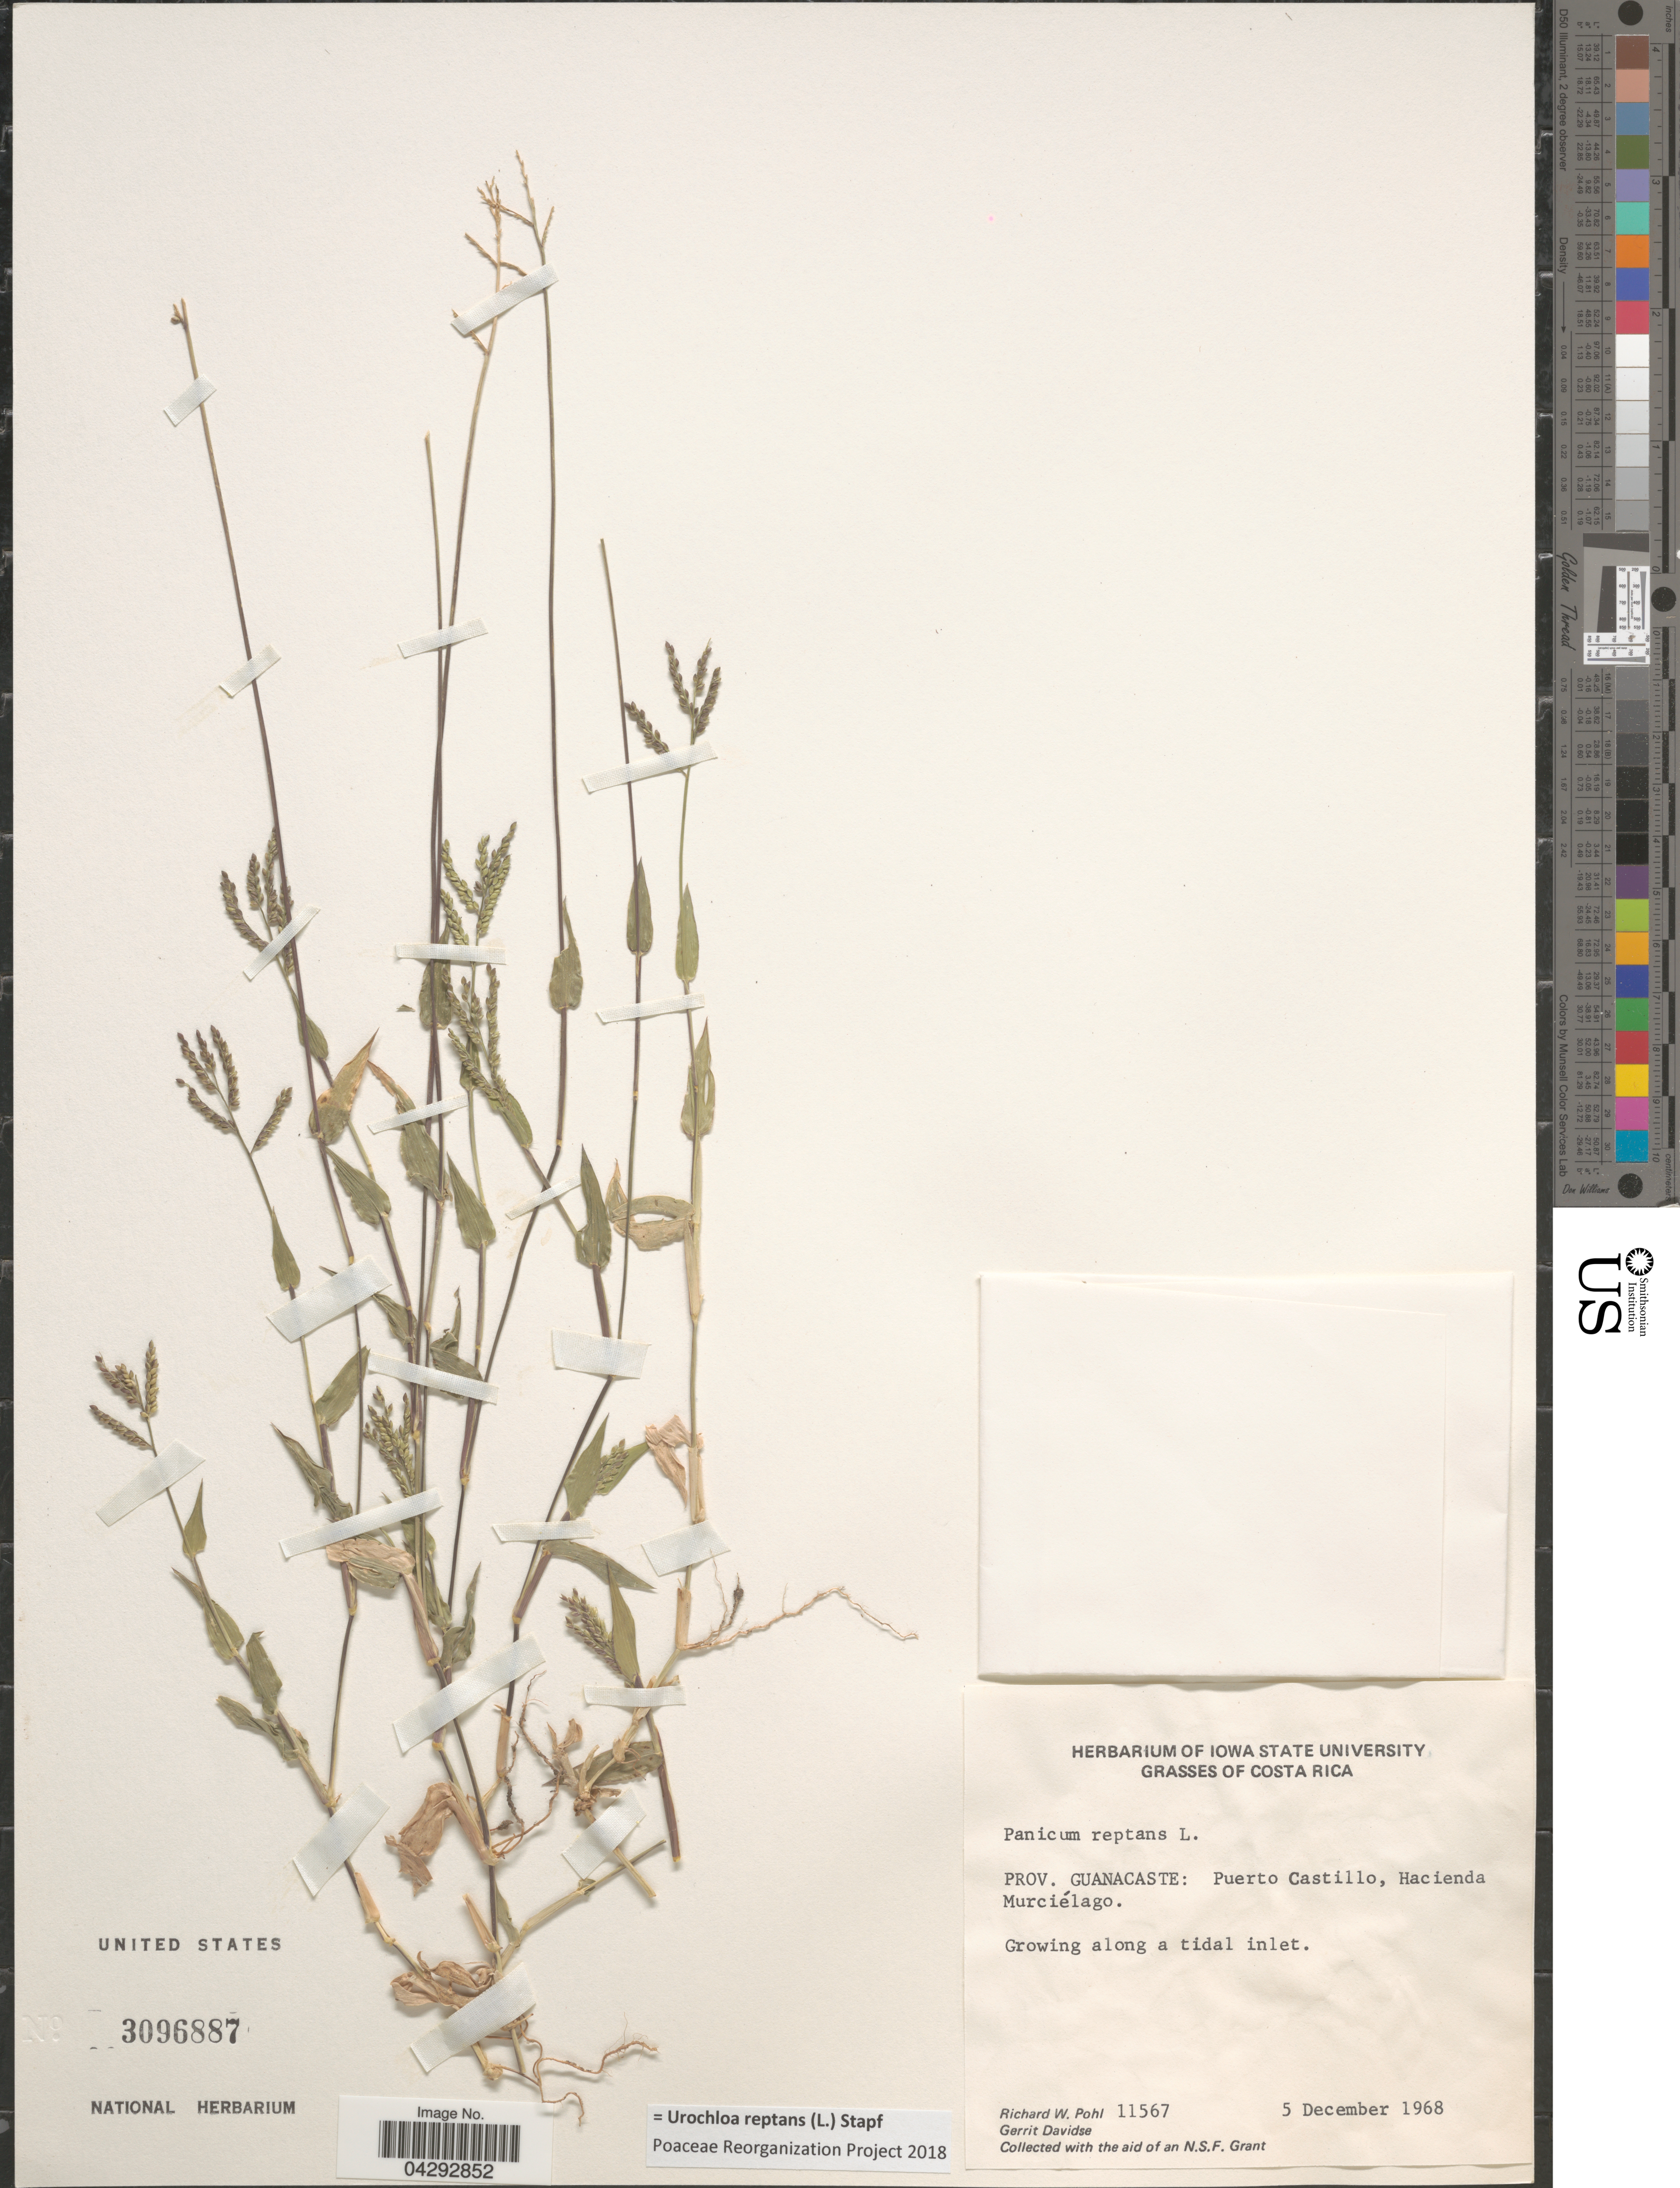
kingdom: Plantae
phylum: Tracheophyta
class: Liliopsida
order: Poales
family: Poaceae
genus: Urochloa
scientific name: Urochloa reptans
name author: (L.) Stapf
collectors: R. W. Pohl & G. Davidse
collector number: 11567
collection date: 1968-12-05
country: Costa Rica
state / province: Guanacaste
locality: Puerto Castillo, Hacienda Murciélago.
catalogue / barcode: US 3096887